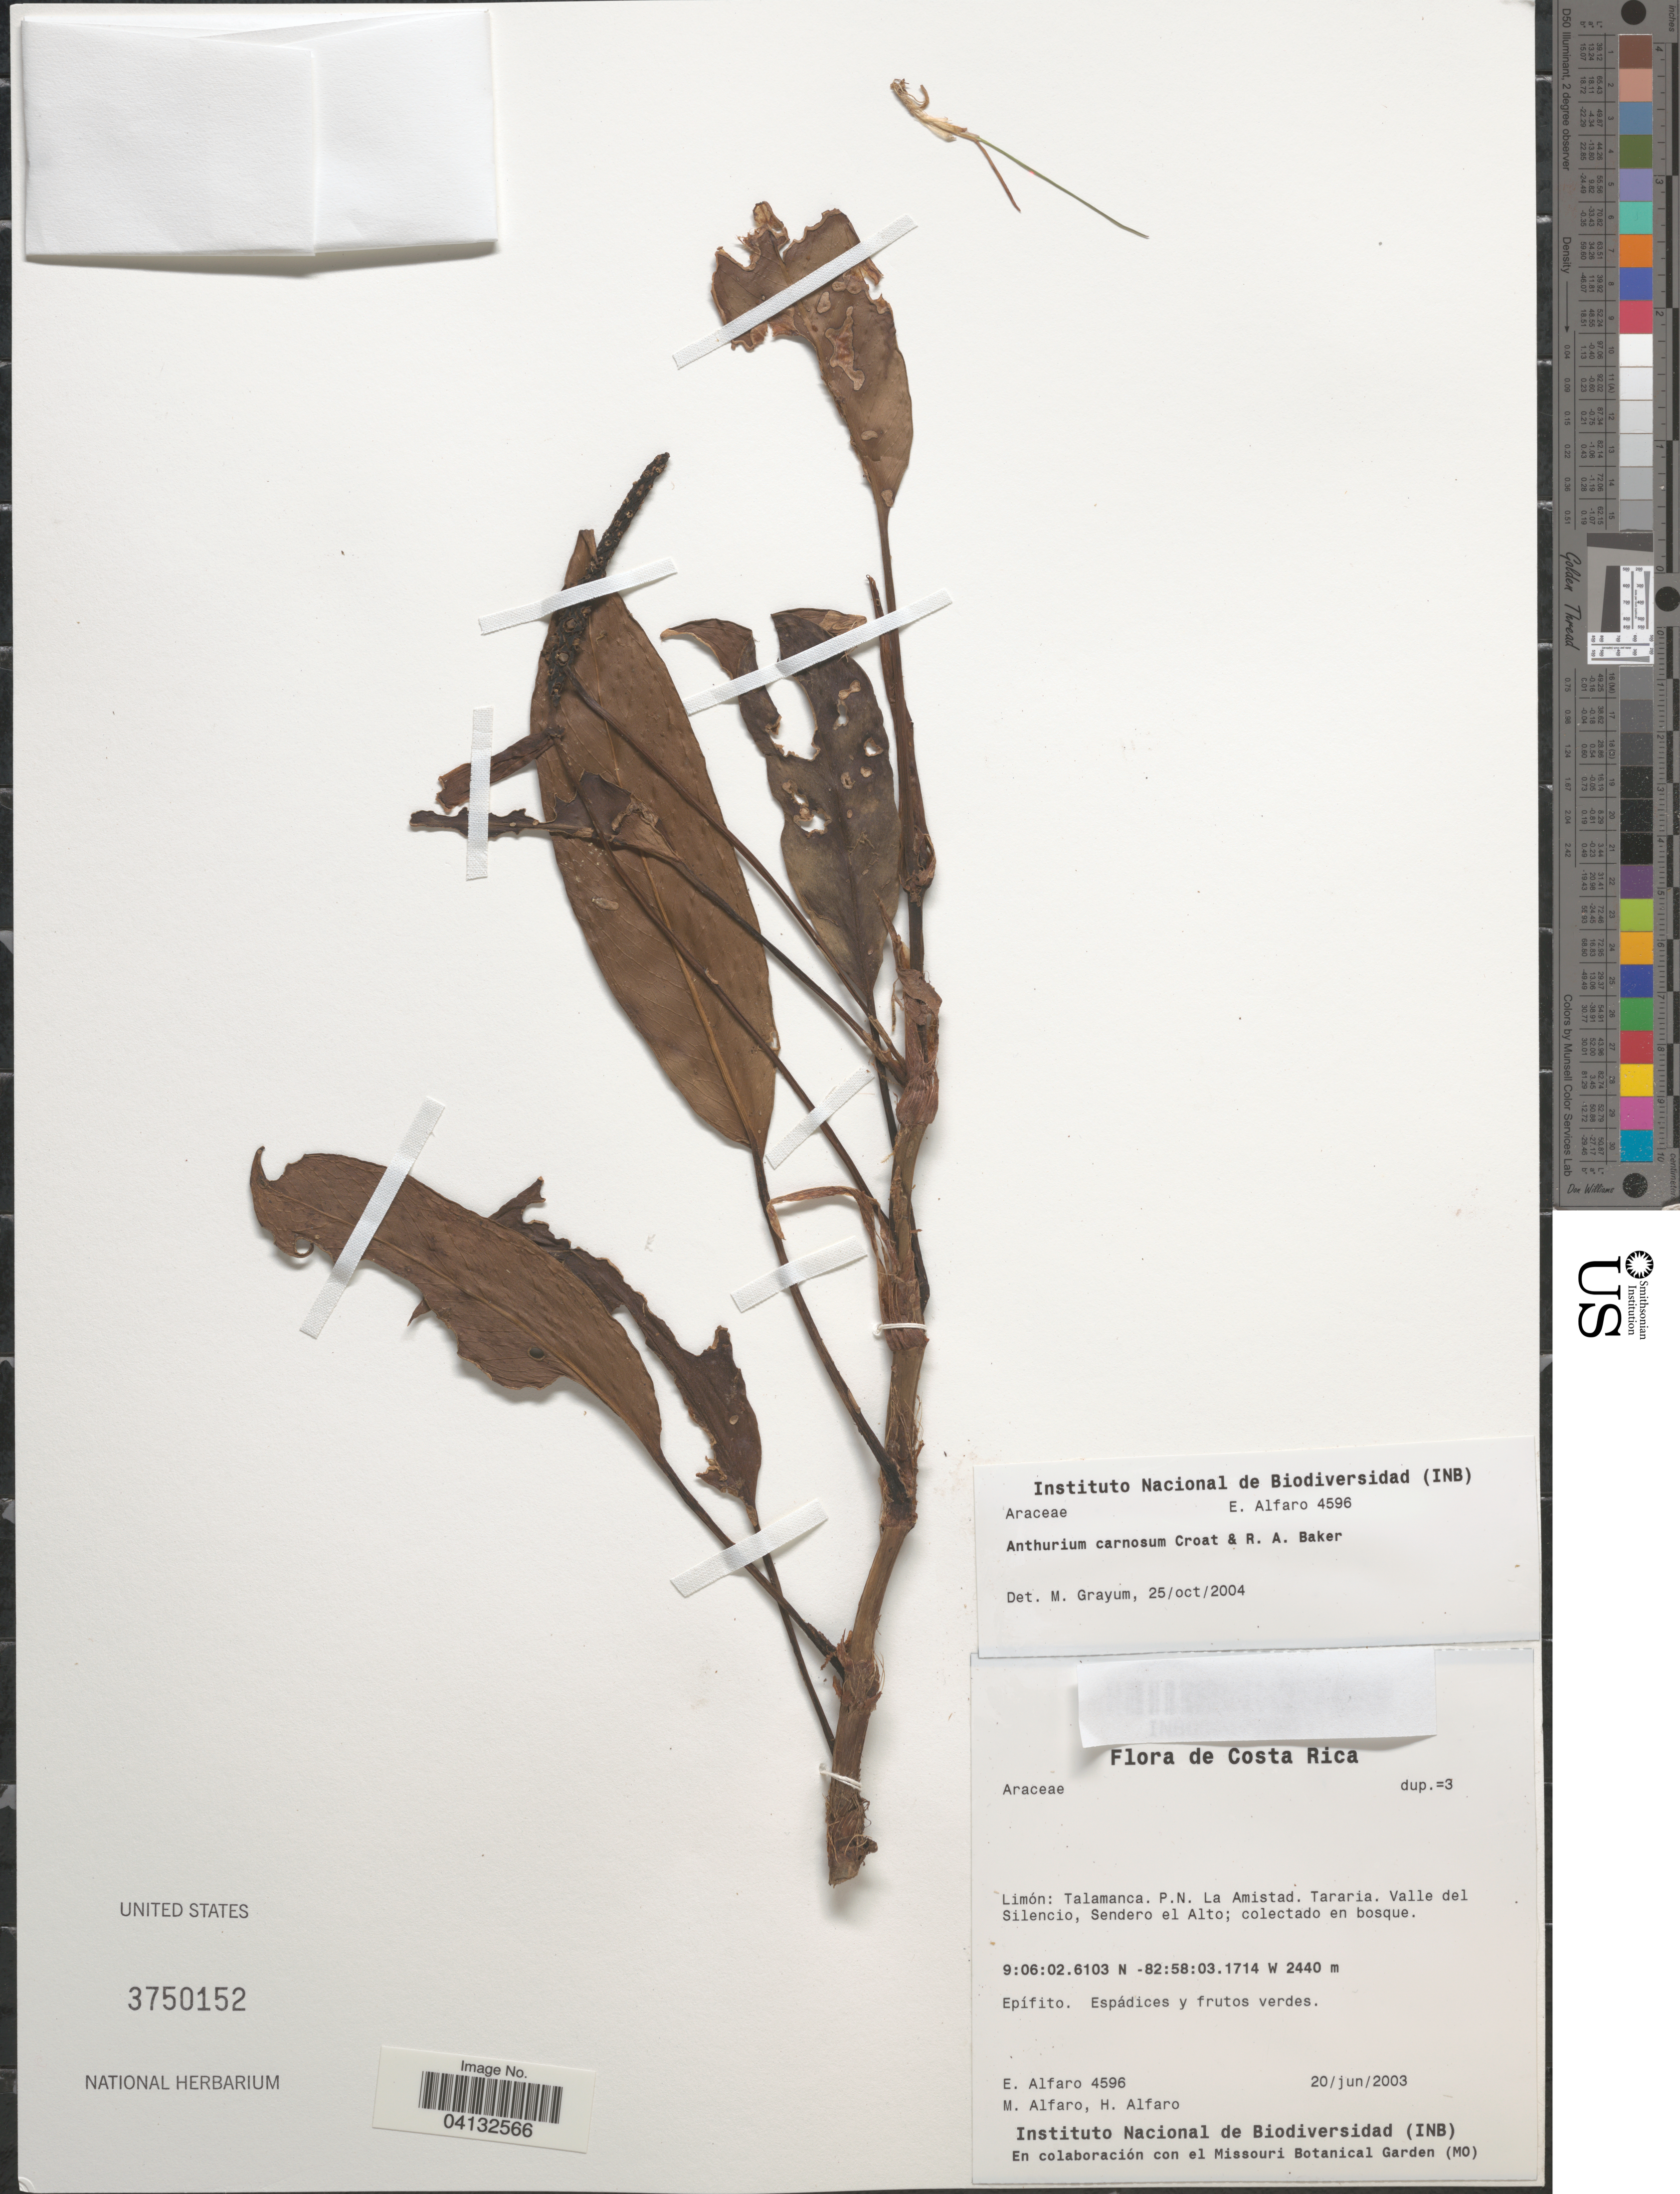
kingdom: Plantae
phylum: Tracheophyta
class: Liliopsida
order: Alismatales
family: Araceae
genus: Anthurium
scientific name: Anthurium carnosum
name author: Croat & R.A. Baker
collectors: E. Alfaro, M. Alfaro & H. Alfaro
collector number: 4596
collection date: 2003-06-20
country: Costa Rica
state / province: Limón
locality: Talamanca. P.N. La Amistad. Tararia. Valle del Silencio, Sendero el Alto.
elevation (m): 2440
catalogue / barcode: US 3750152